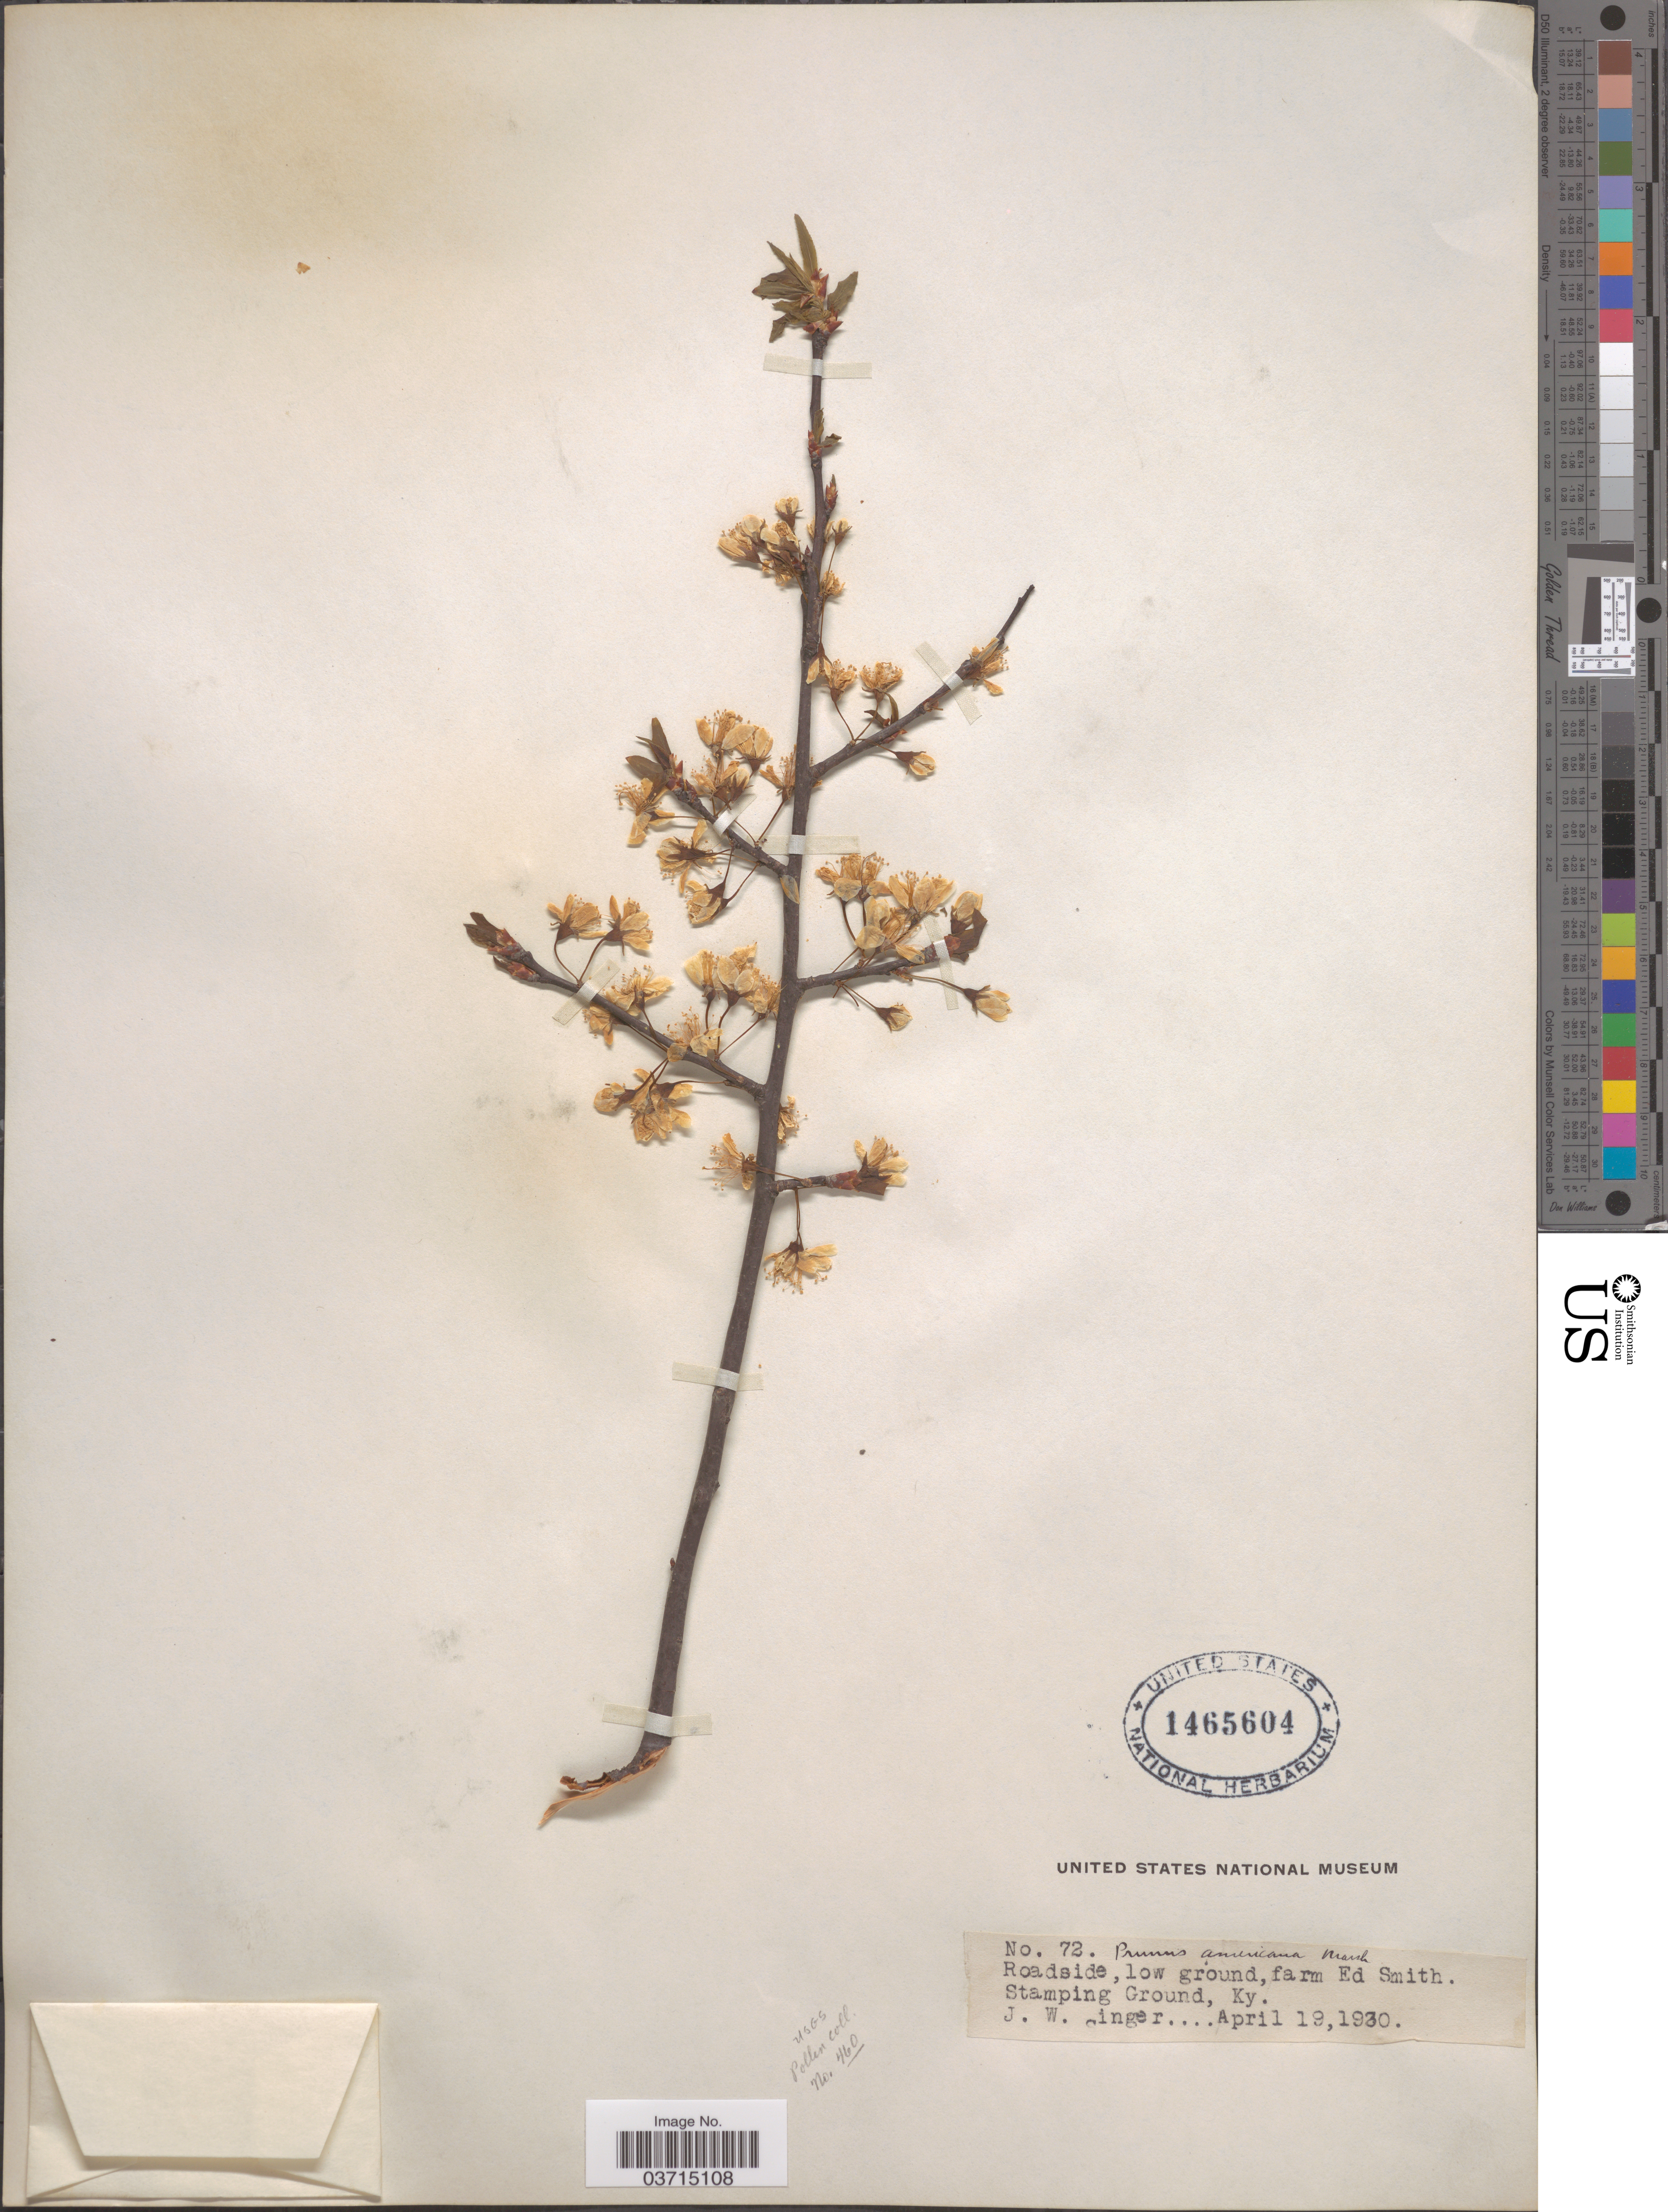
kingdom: Plantae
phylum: Tracheophyta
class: Magnoliopsida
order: Rosales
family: Rosaceae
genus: Prunus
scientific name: Prunus americana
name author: Marshall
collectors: J. EW. Singer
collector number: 72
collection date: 1930-04-19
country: United States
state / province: Kentucky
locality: Farm Ed Smith. Stamping Ground.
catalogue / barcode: US 1465604